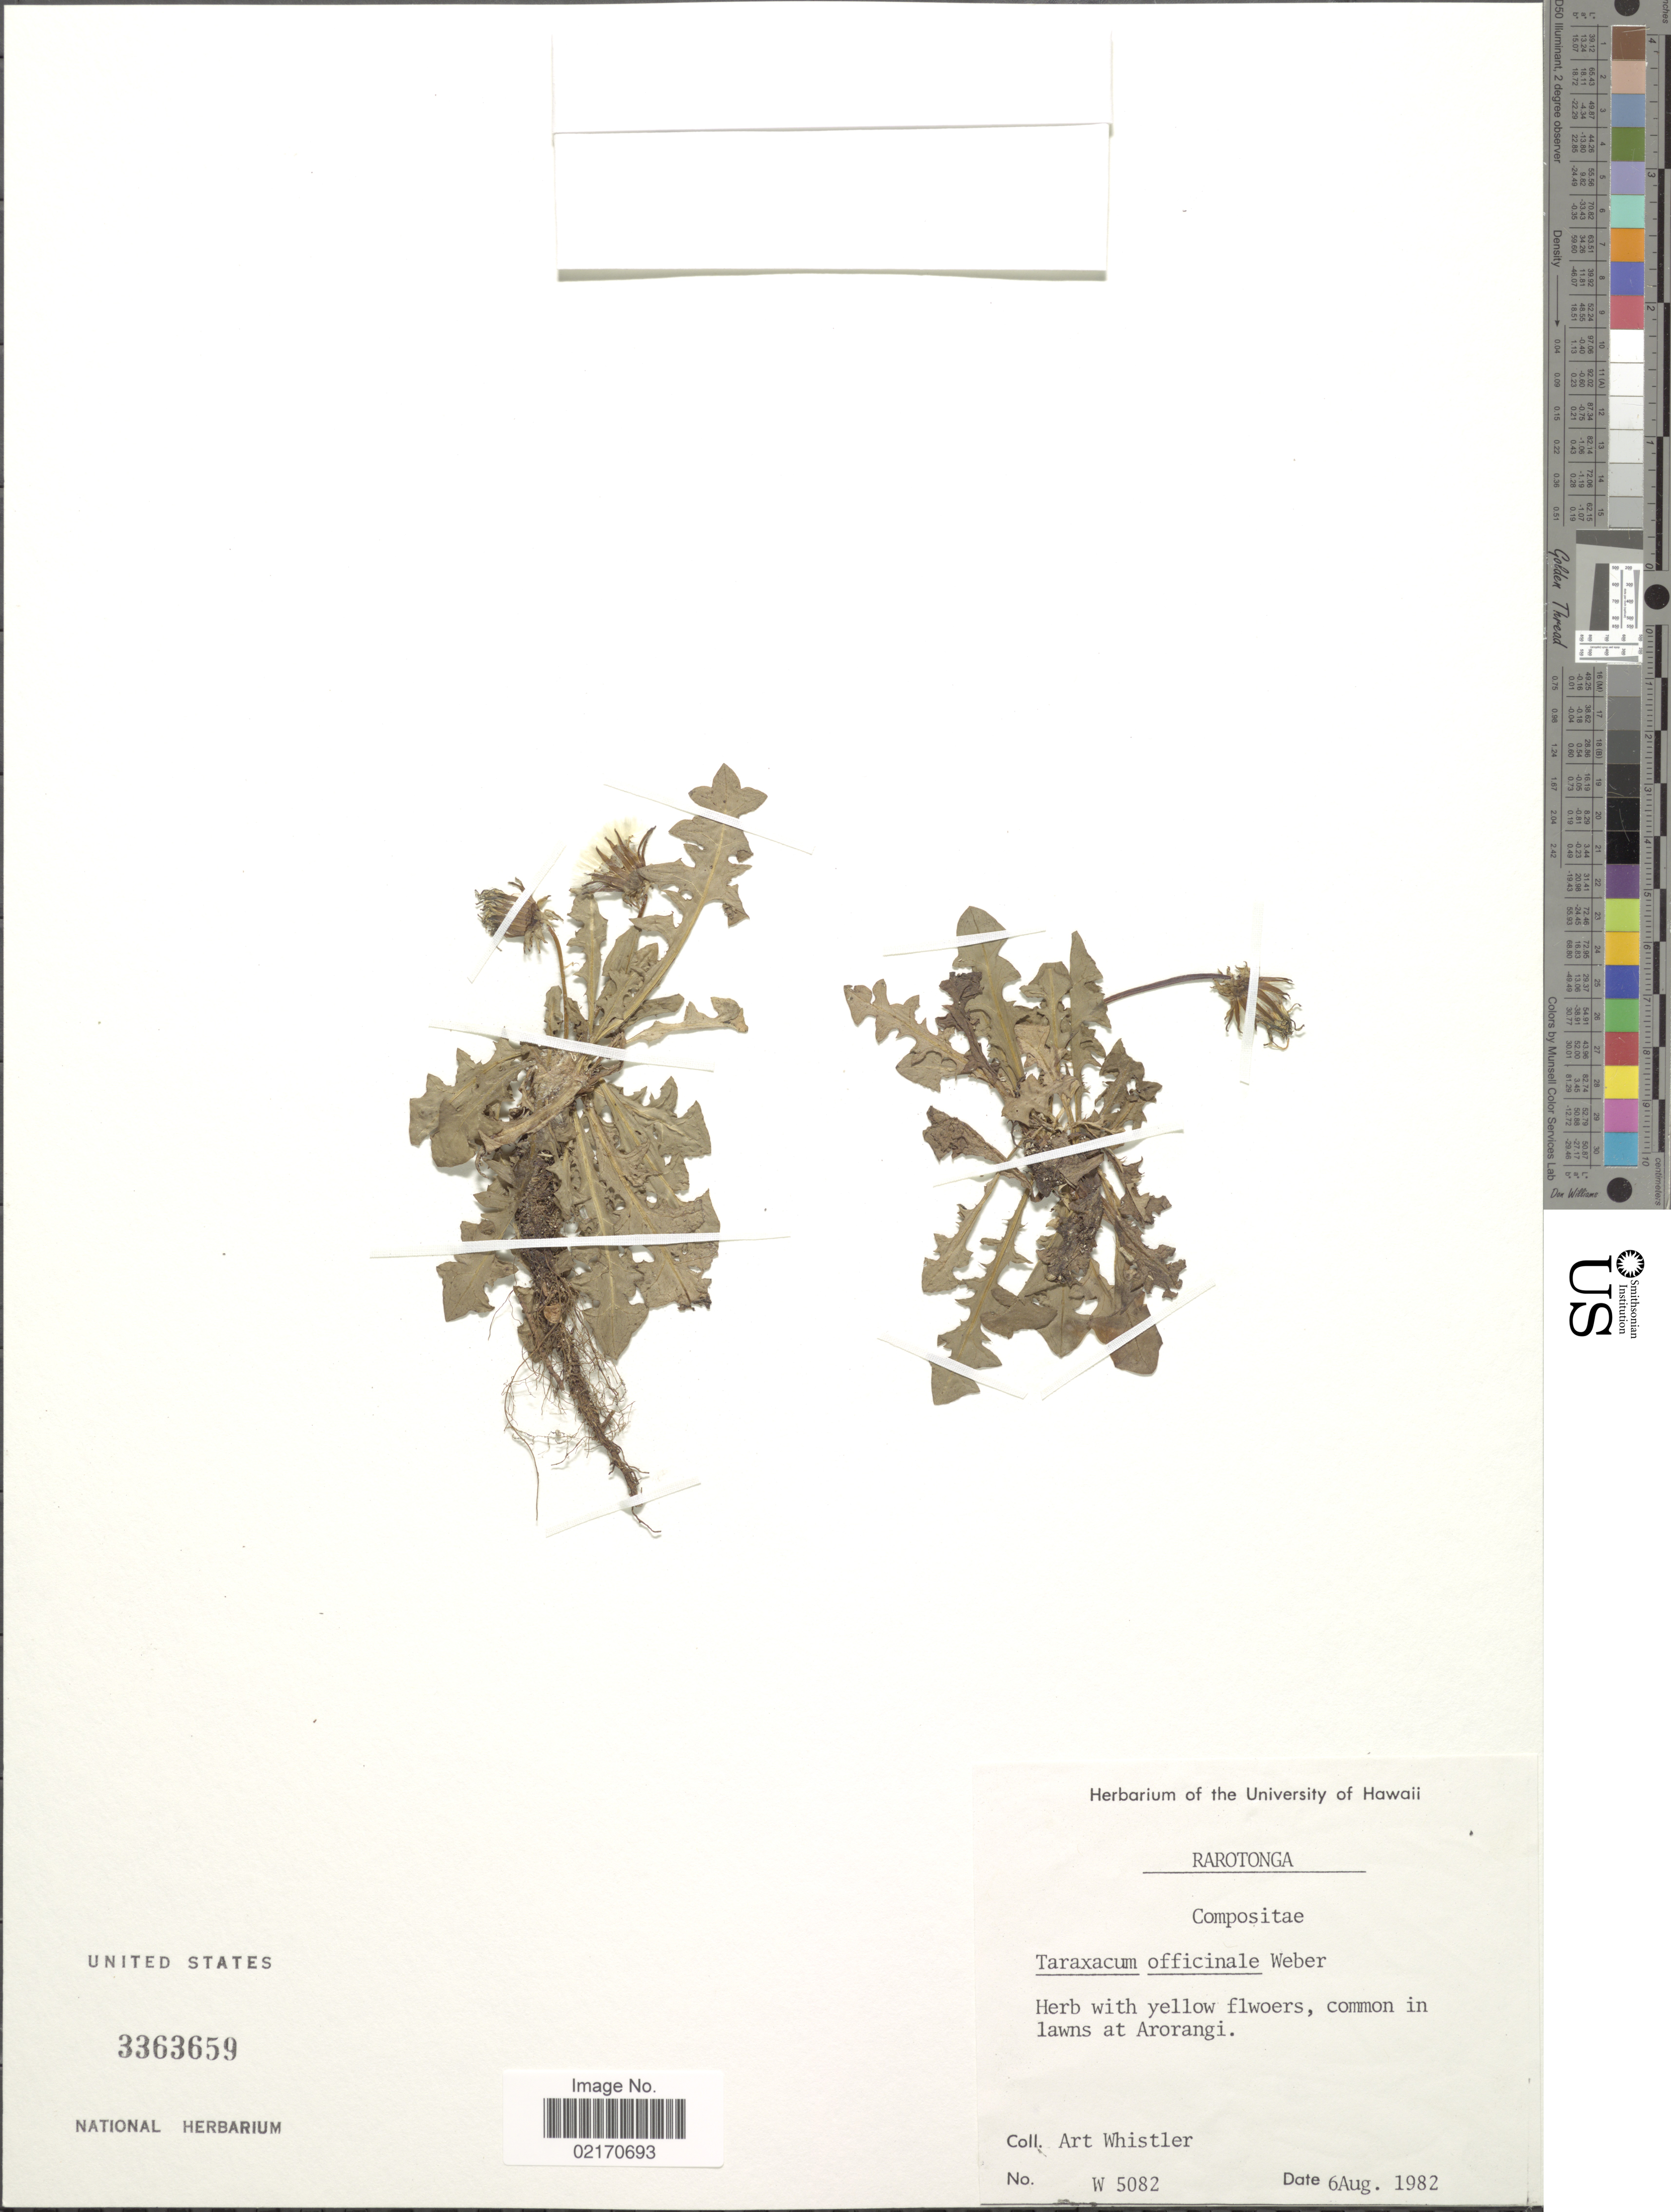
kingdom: Plantae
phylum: Tracheophyta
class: Magnoliopsida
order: Asterales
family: Asteraceae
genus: Taraxacum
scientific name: Taraxacum officinale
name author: G.H. Weber ex F.H. Wigg.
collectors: A. Whistler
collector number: W 5082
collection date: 1982-08-06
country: Cook Islands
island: Rarotonga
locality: Rarotonga, common in lawns at Arrorangi.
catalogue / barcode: US 3363659